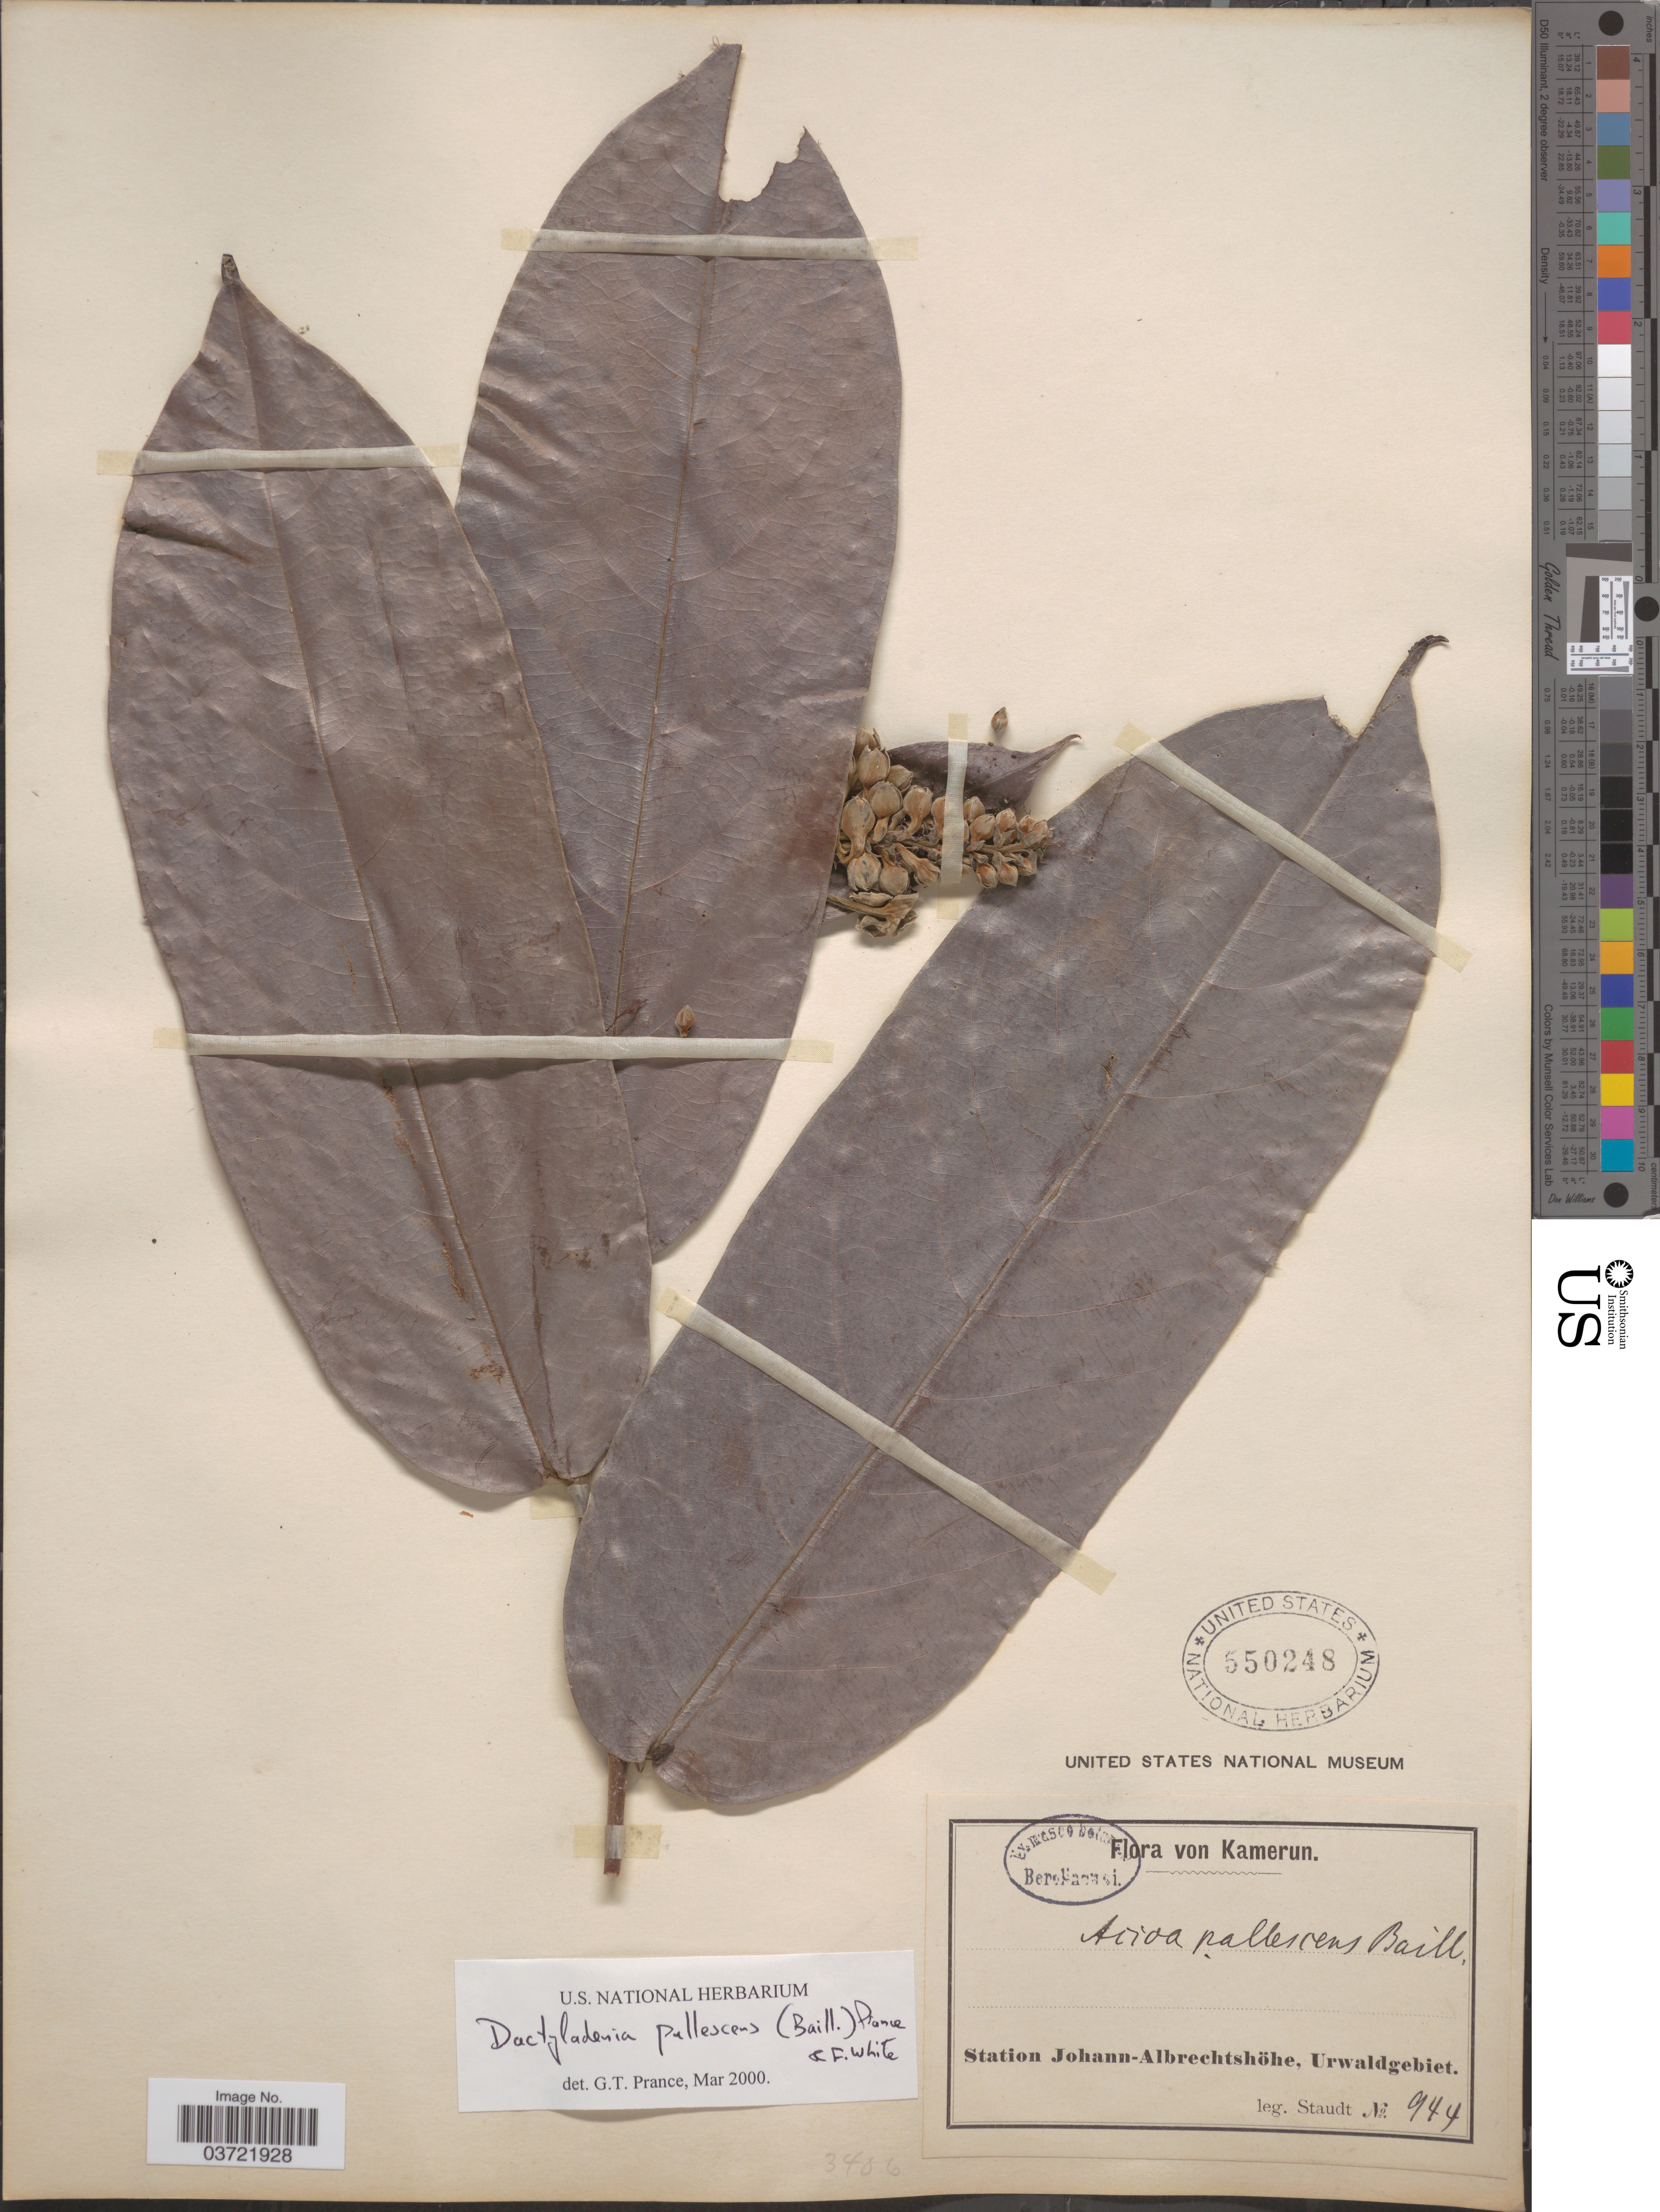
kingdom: Plantae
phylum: Tracheophyta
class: Magnoliopsida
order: Malpighiales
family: Chrysobalanaceae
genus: Dactyladenia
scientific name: Dactyladenia pallescens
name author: (Baill.) Prance & F. White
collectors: -. Staudt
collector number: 944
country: Cameroon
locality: Station Johann-Albrechtshöhe, Urwaldgebiet.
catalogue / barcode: US 550248